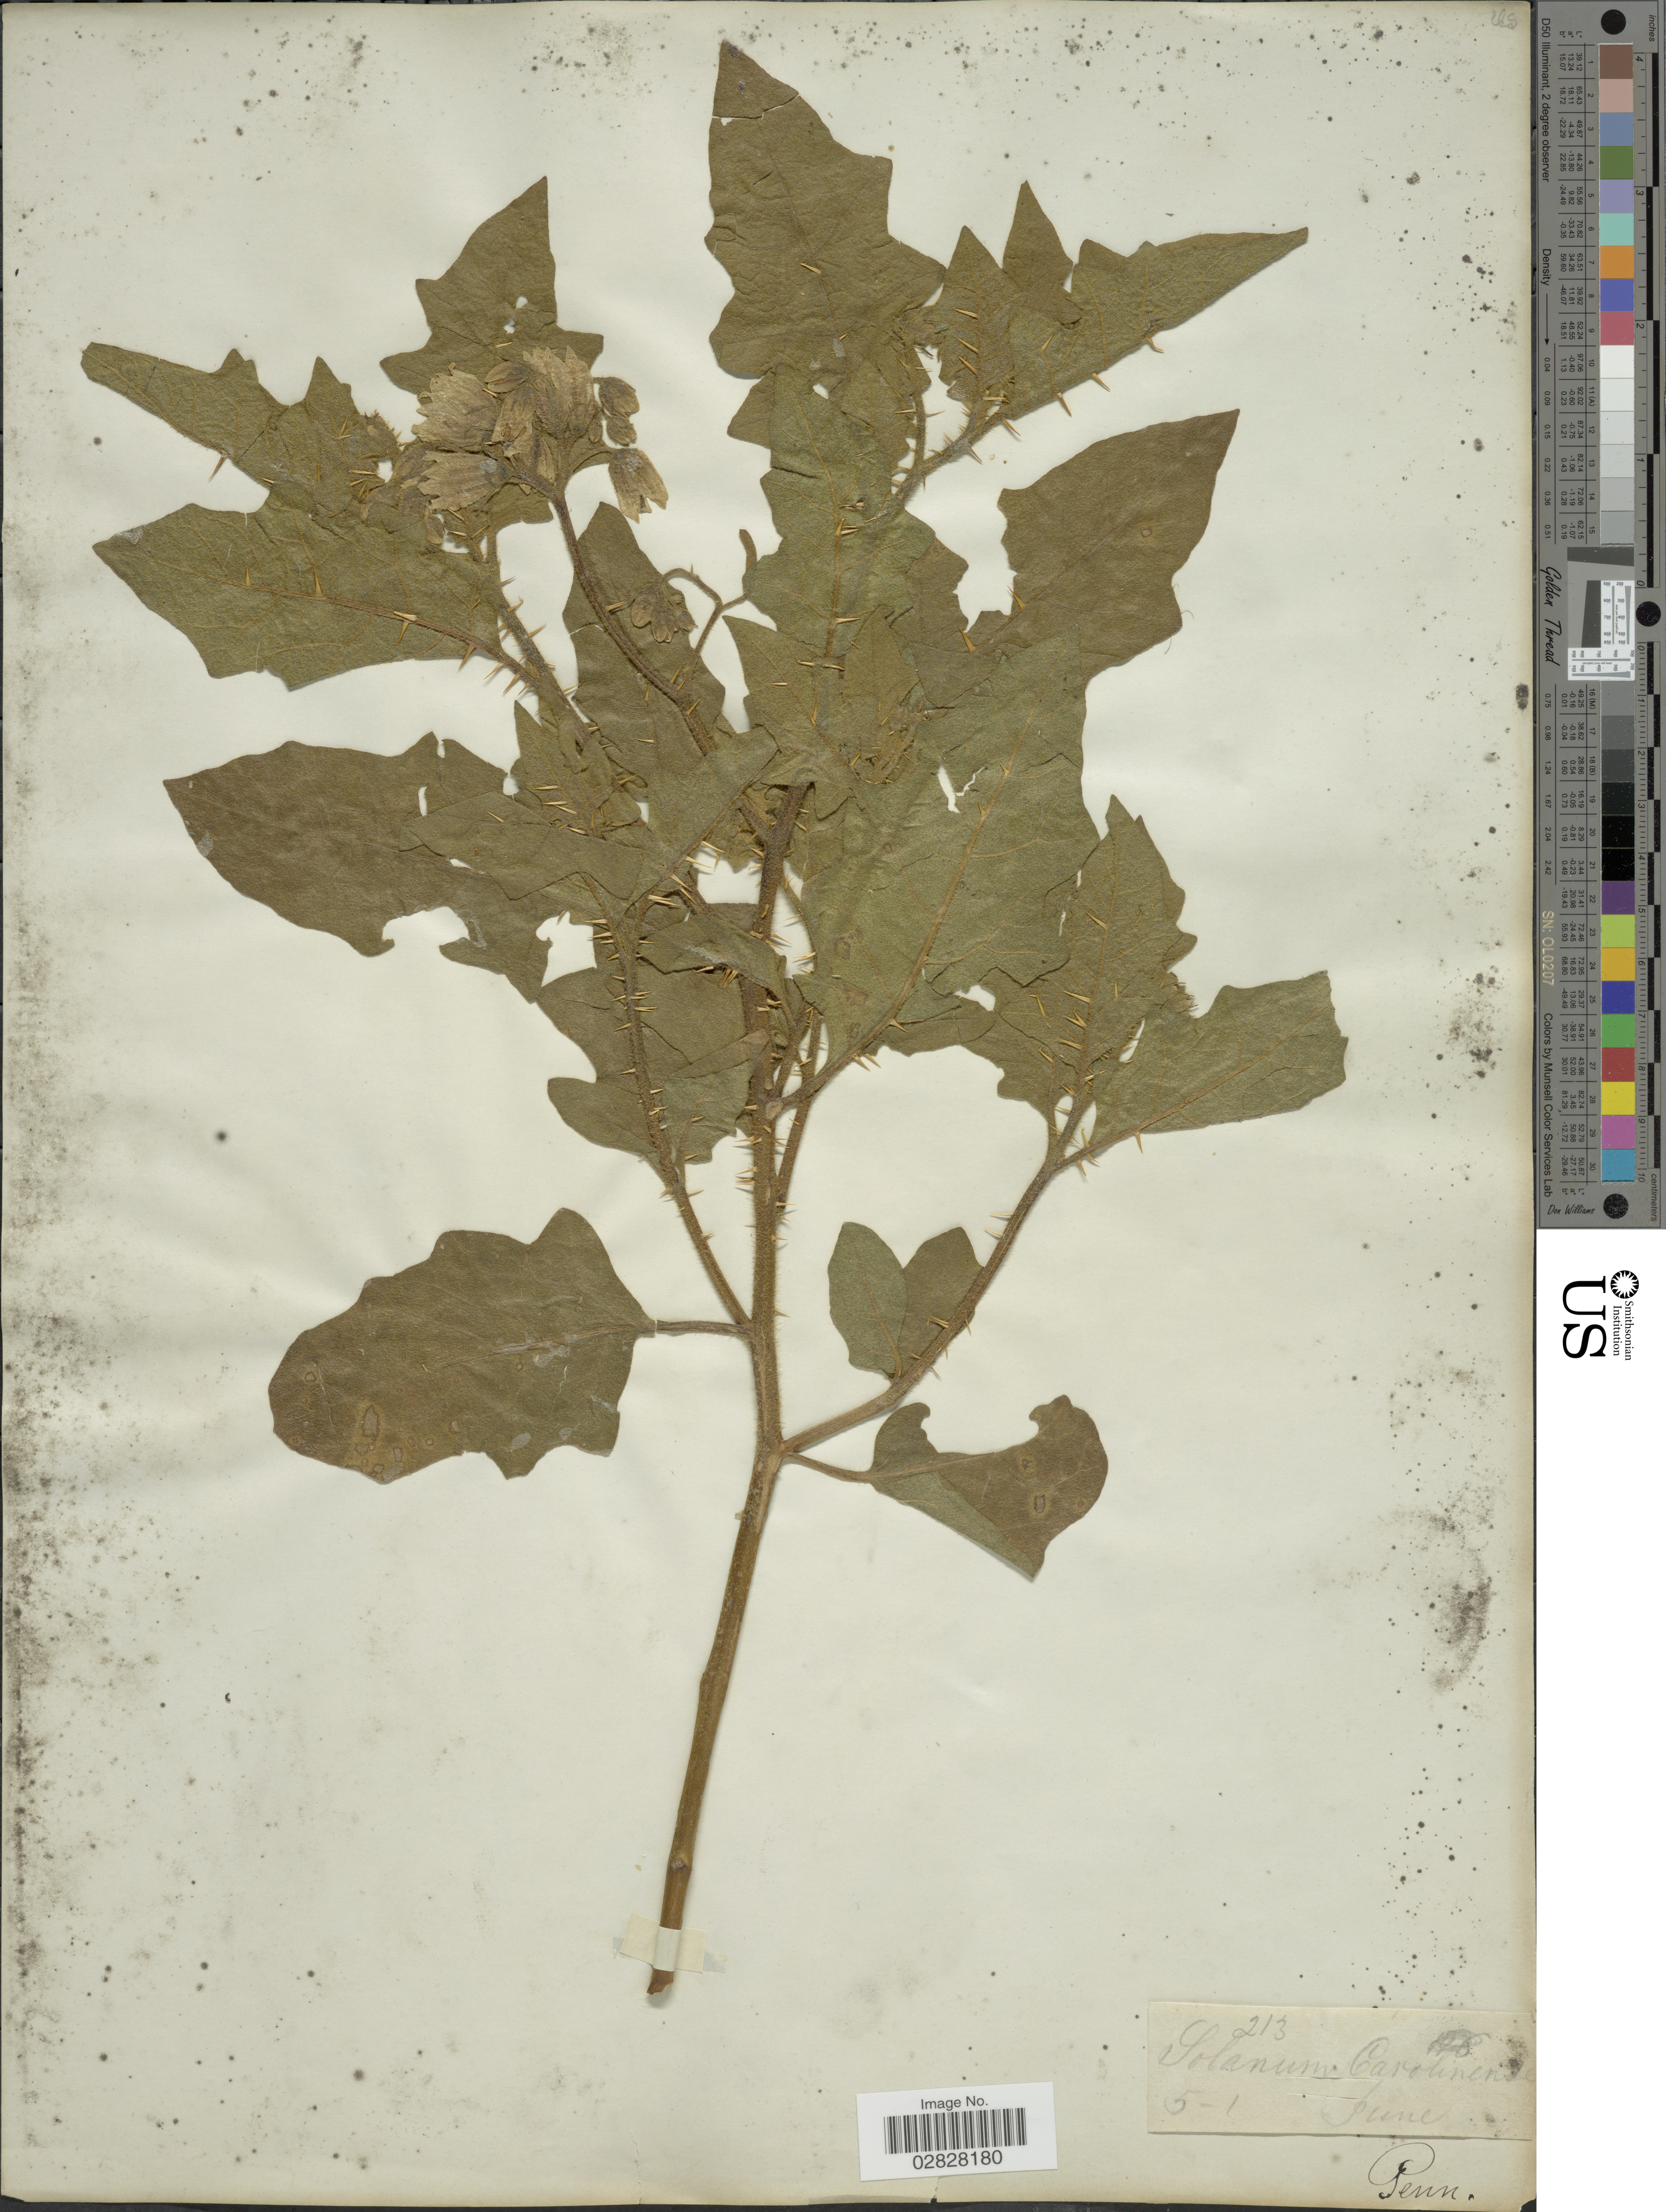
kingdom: Plantae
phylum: Tracheophyta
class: Magnoliopsida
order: Solanales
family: Solanaceae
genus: Solanum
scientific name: Solanum carolinense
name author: L.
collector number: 213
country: United States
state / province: Pennsylvania